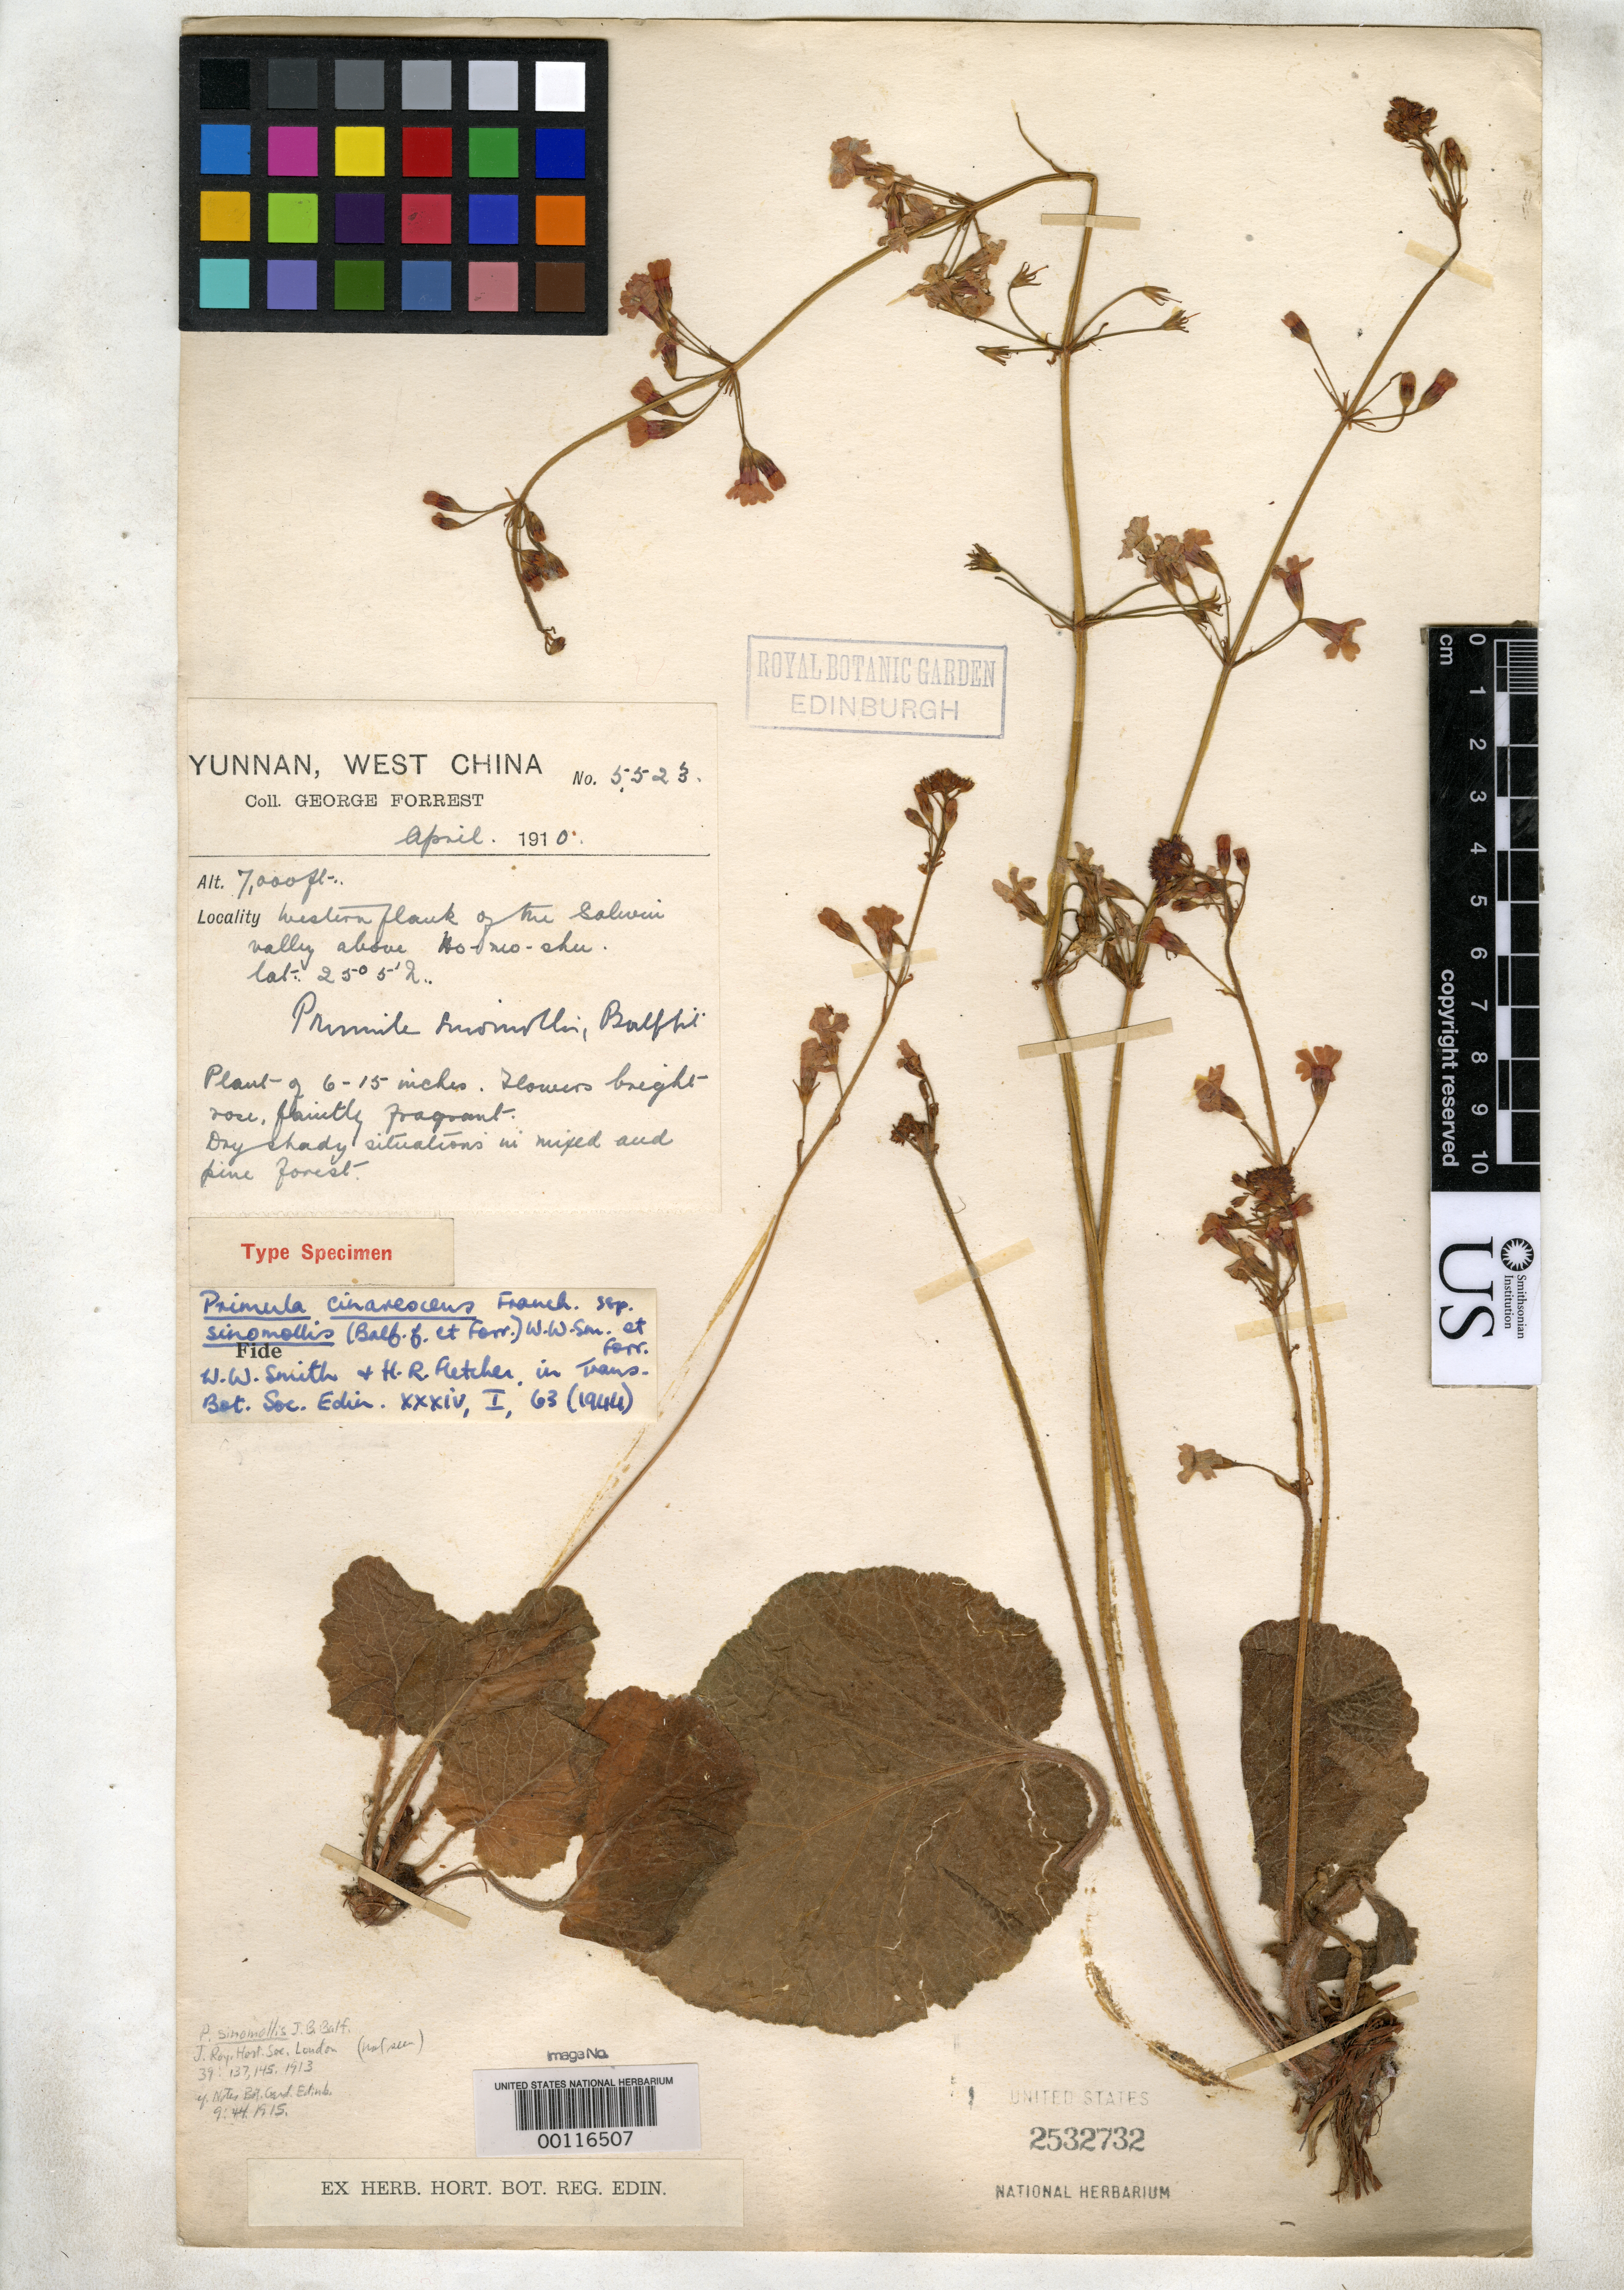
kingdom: Plantae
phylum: Tracheophyta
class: Magnoliopsida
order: Ericales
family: Primulaceae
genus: Primula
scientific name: Primula sinomollis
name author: Balf. f. & Forrest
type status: Type Collection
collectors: G. Forrest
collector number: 5523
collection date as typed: Apr 1910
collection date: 1910-04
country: China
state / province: Yunnan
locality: Salween Valley.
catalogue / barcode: US 2532732